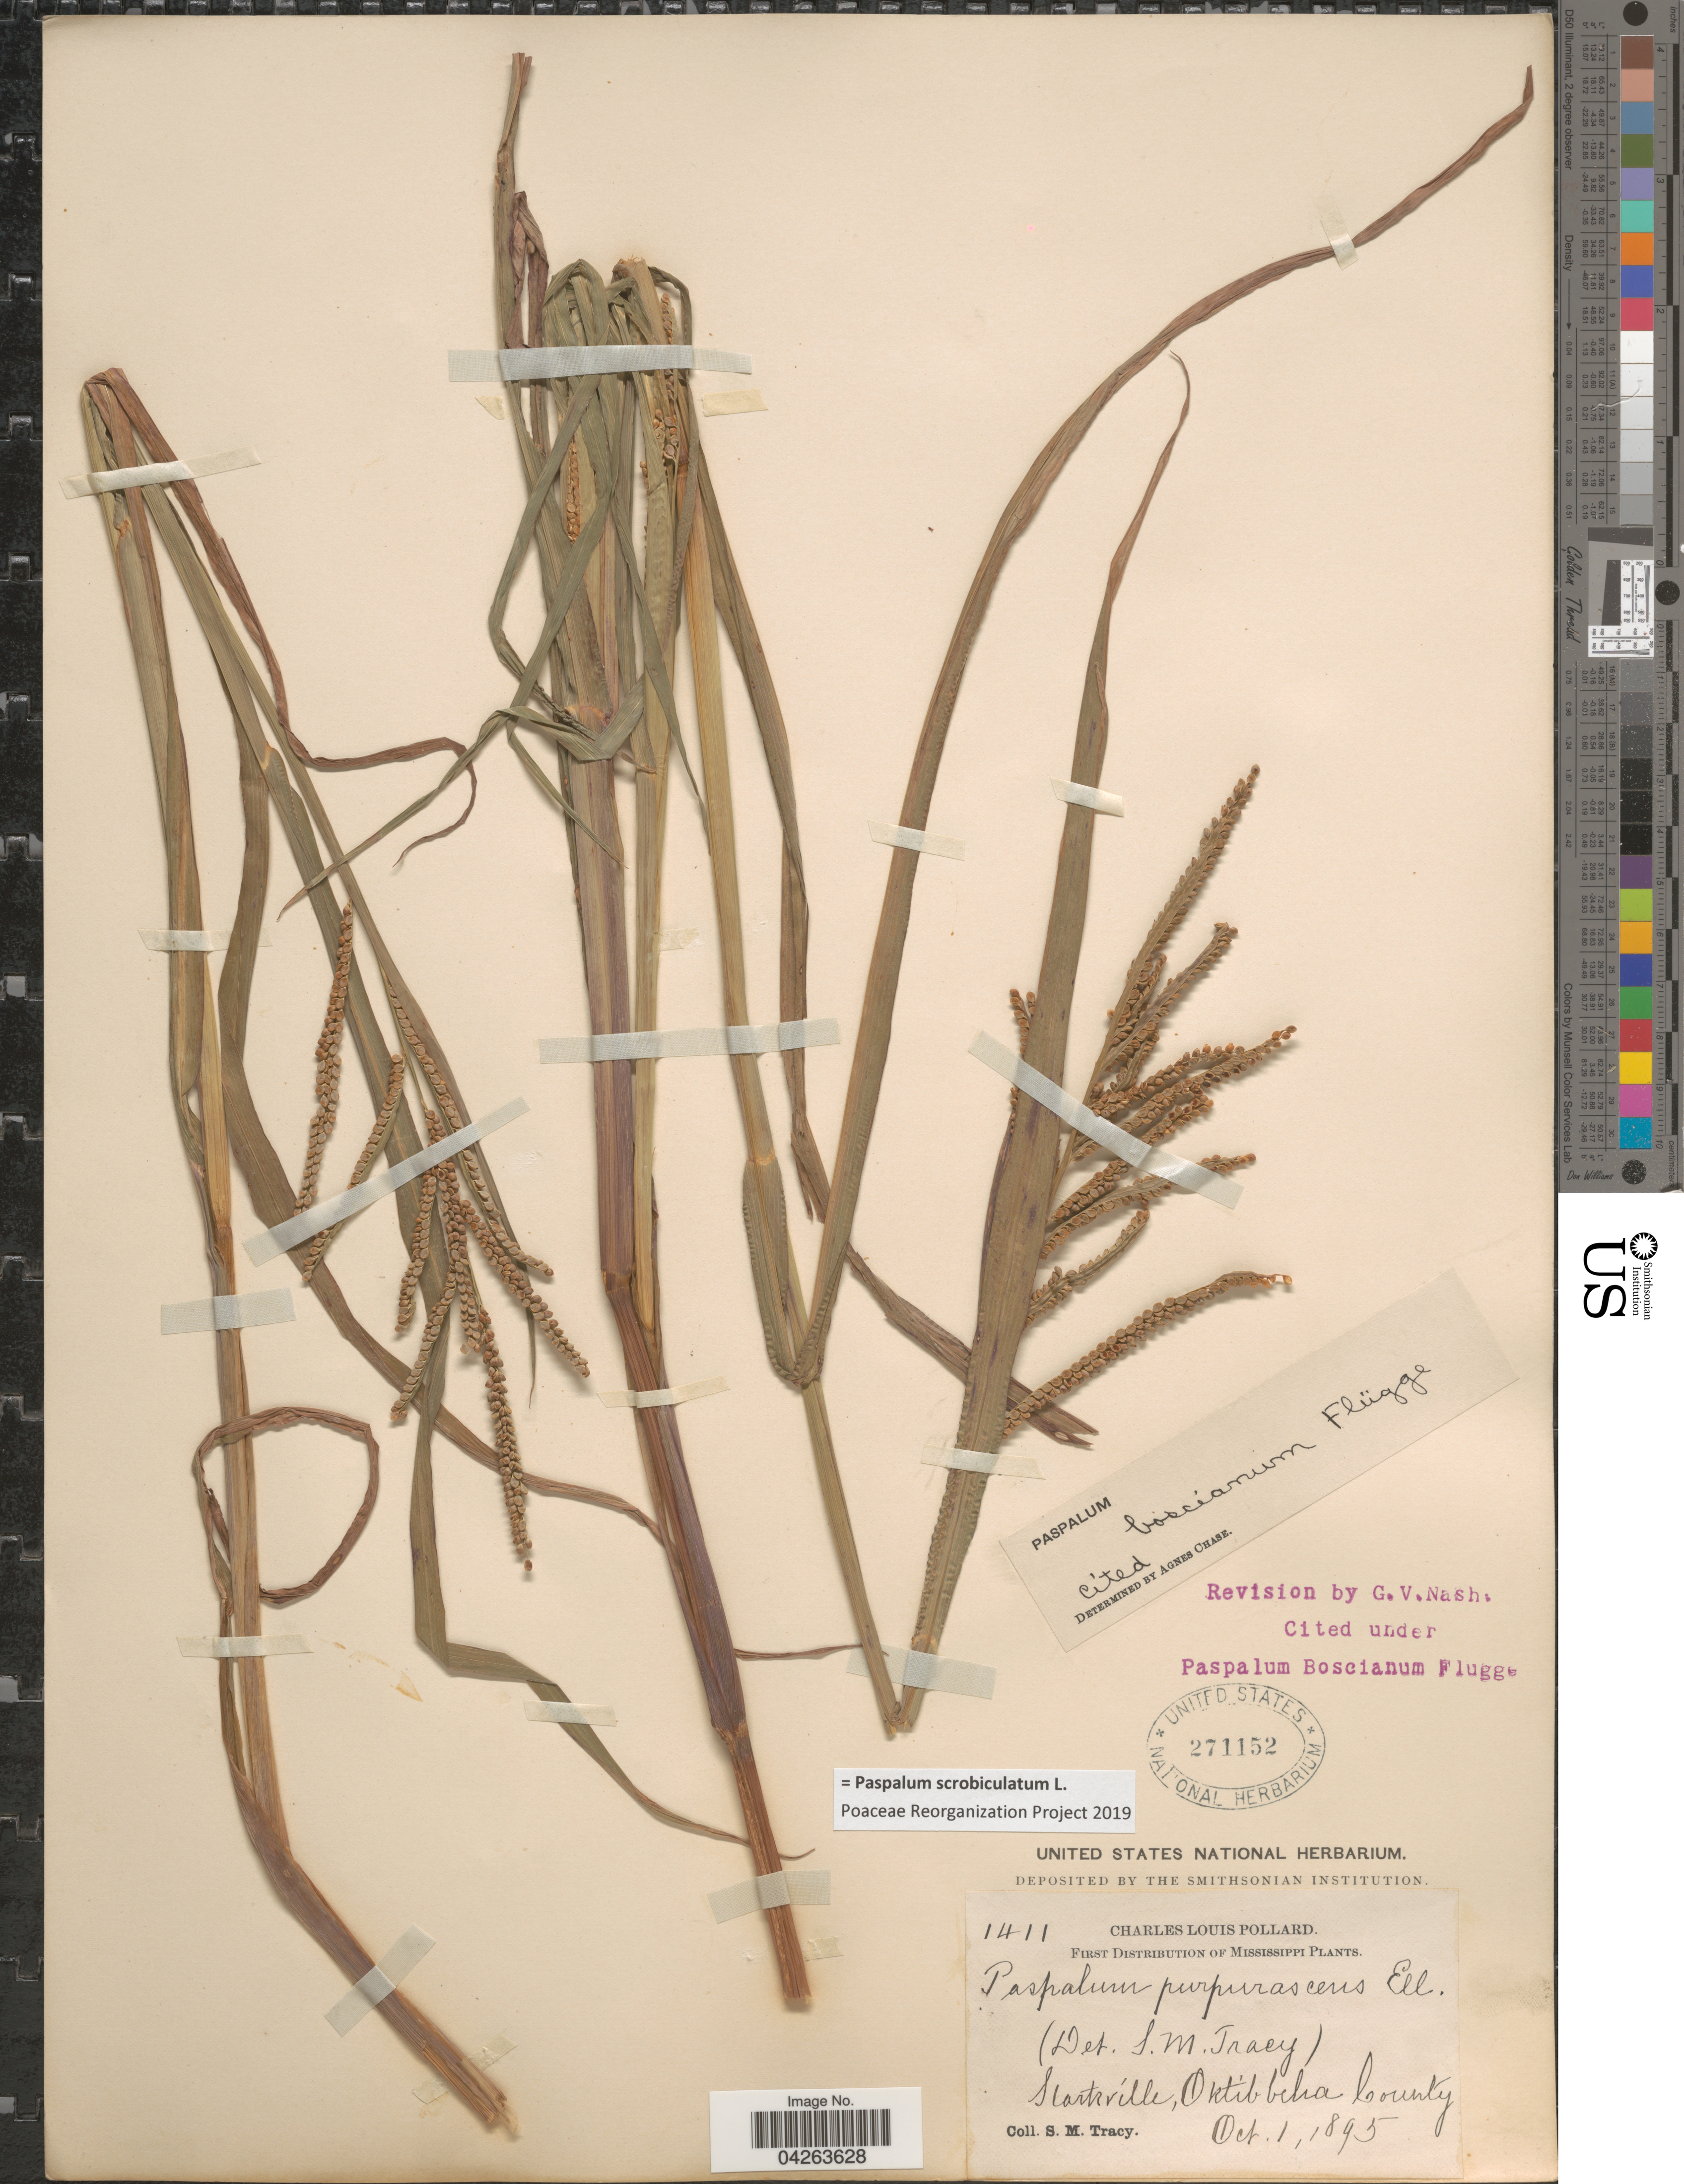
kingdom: Plantae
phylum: Tracheophyta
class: Liliopsida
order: Poales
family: Poaceae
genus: Paspalum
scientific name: Paspalum scrobiculatum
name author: L.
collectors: S. M. Tracy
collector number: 1411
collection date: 1895-10-01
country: United States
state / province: Mississippi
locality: Starkville, Ortibbeha County.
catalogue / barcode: US 271152